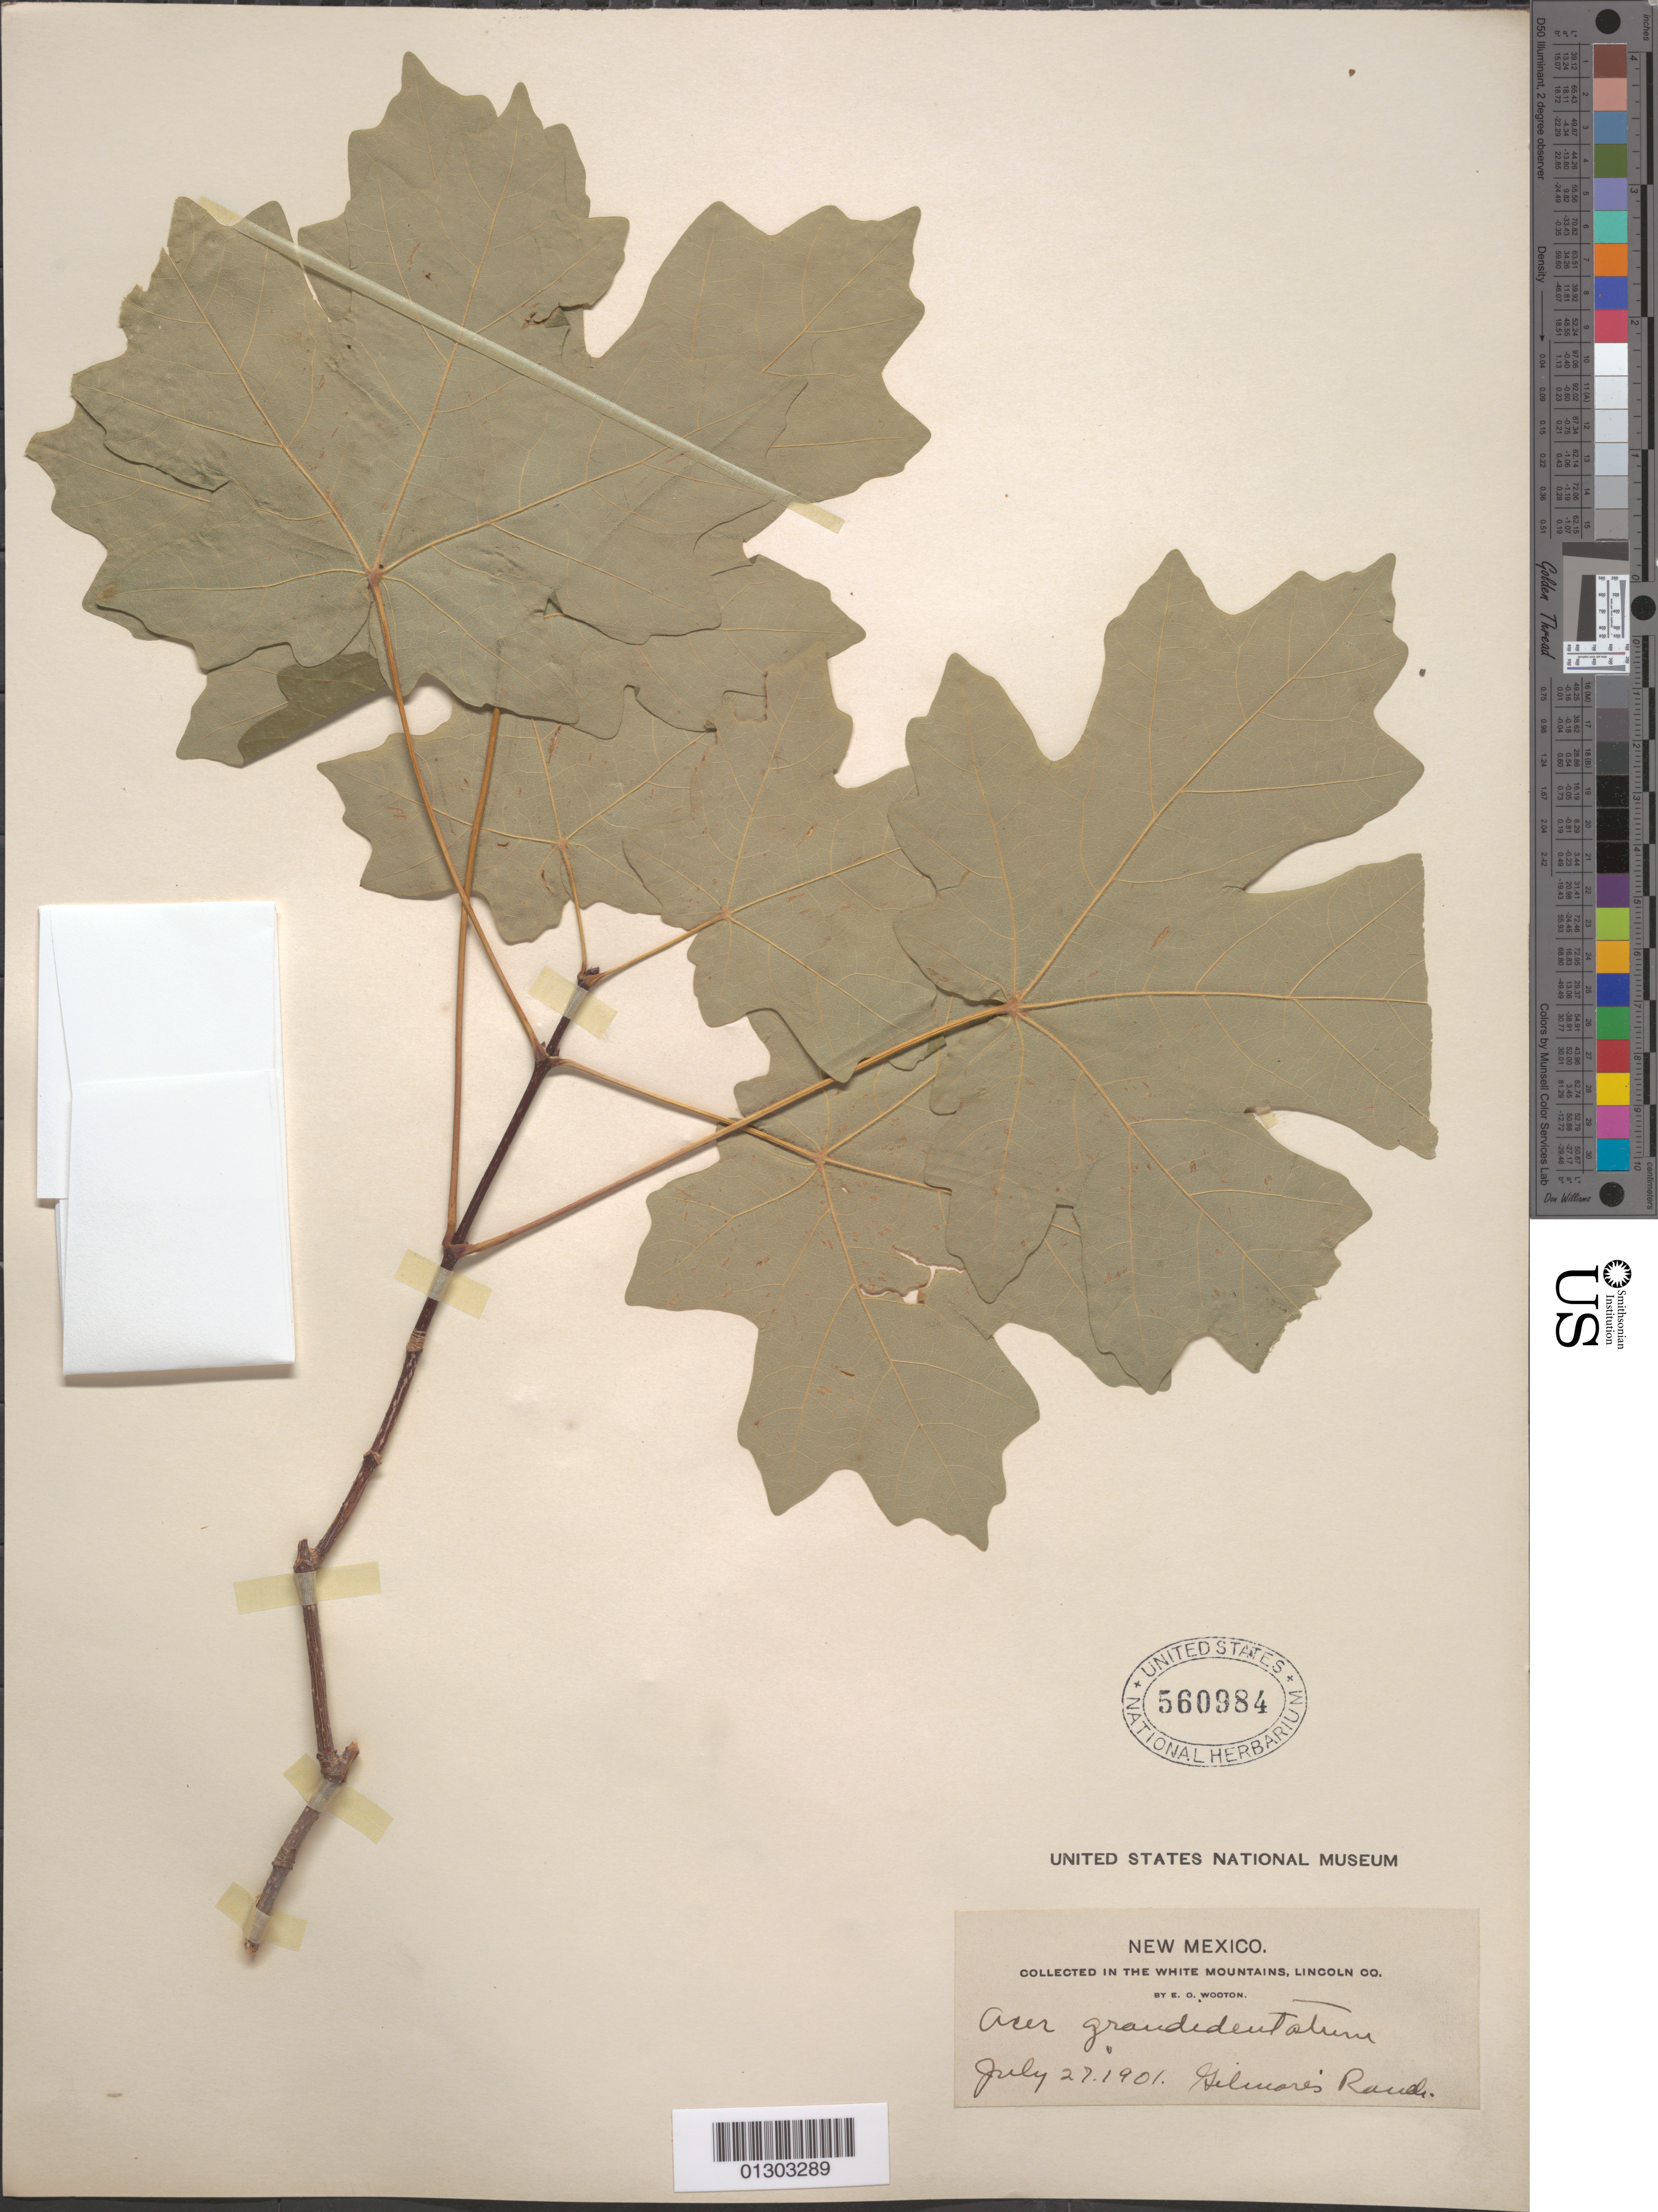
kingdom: Plantae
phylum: Tracheophyta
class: Magnoliopsida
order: Sapindales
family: Sapindaceae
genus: Acer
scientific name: Acer grandidentatum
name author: Nutt.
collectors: E. O. Wooton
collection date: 1901-07-27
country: United States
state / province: New Mexico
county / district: Lincoln County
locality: Lincoln County, Gilmore's Ranch.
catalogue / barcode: US 560984